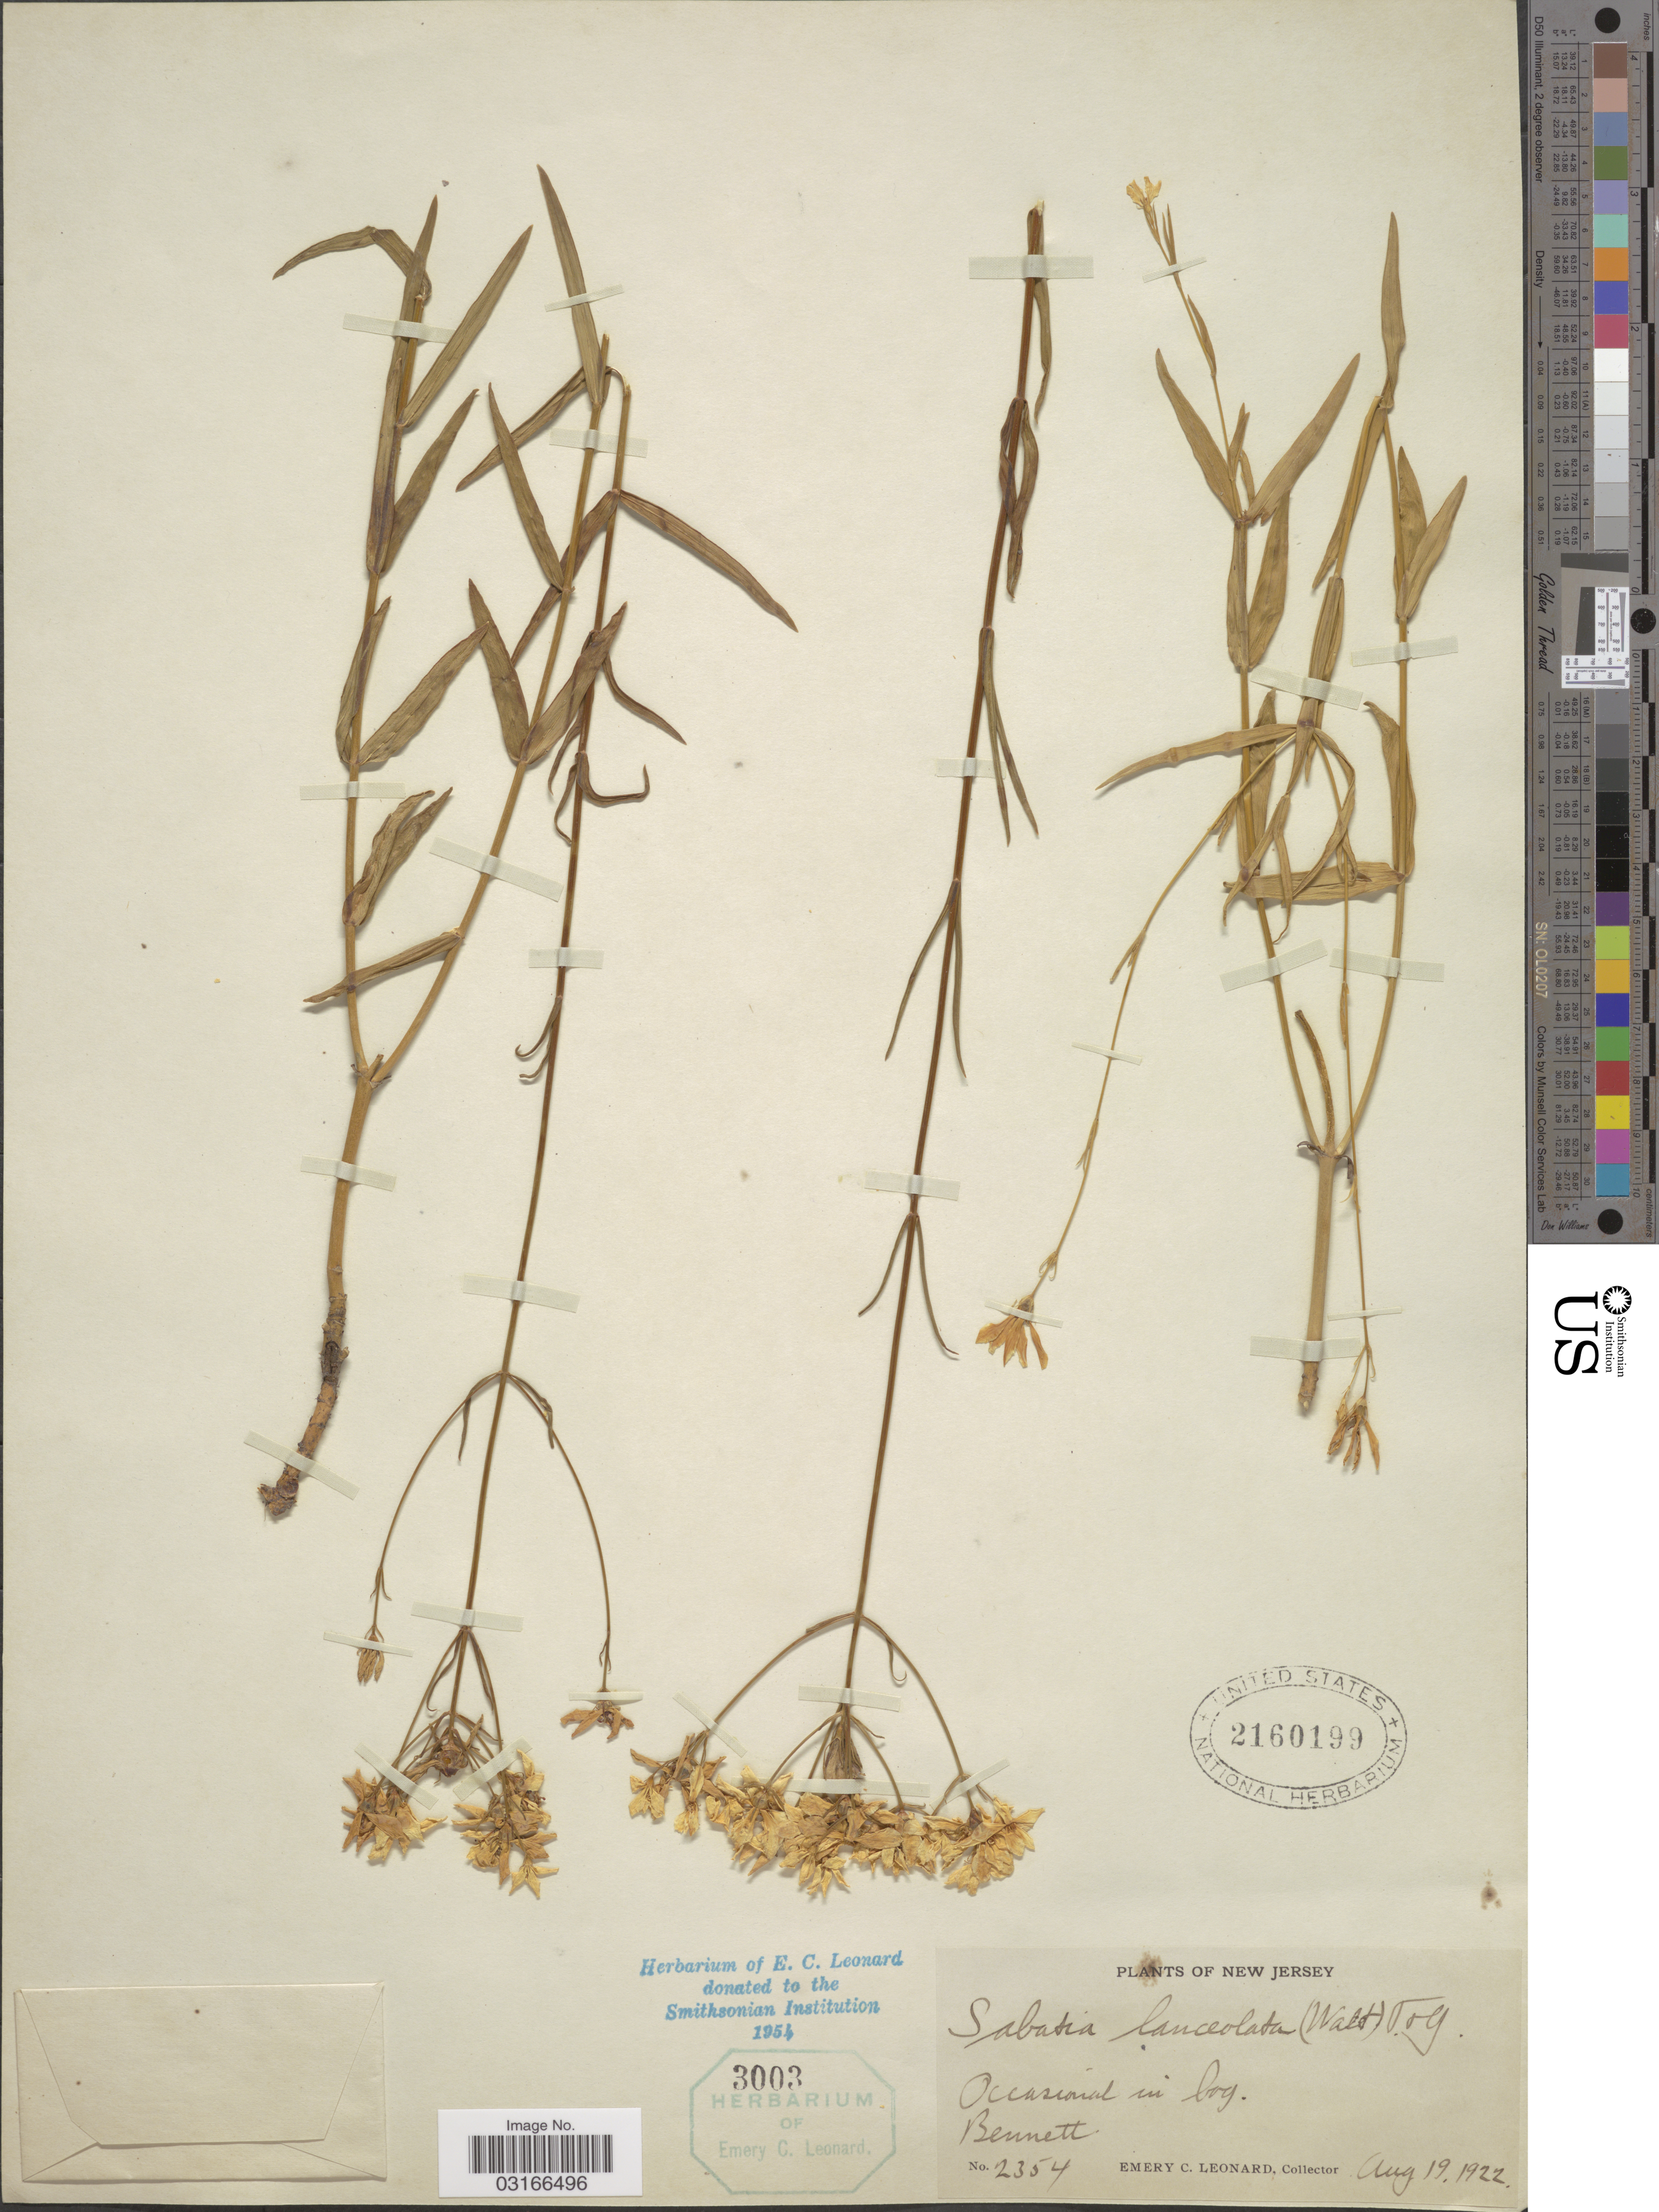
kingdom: Plantae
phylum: Tracheophyta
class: Magnoliopsida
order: Gentianales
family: Gentianaceae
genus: Sabatia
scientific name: Sabatia difformis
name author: (L.) Druce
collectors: E. C. Leonard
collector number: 2354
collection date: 1922-08-19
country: United States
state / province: New Jersey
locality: Bennett.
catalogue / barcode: US 2160199